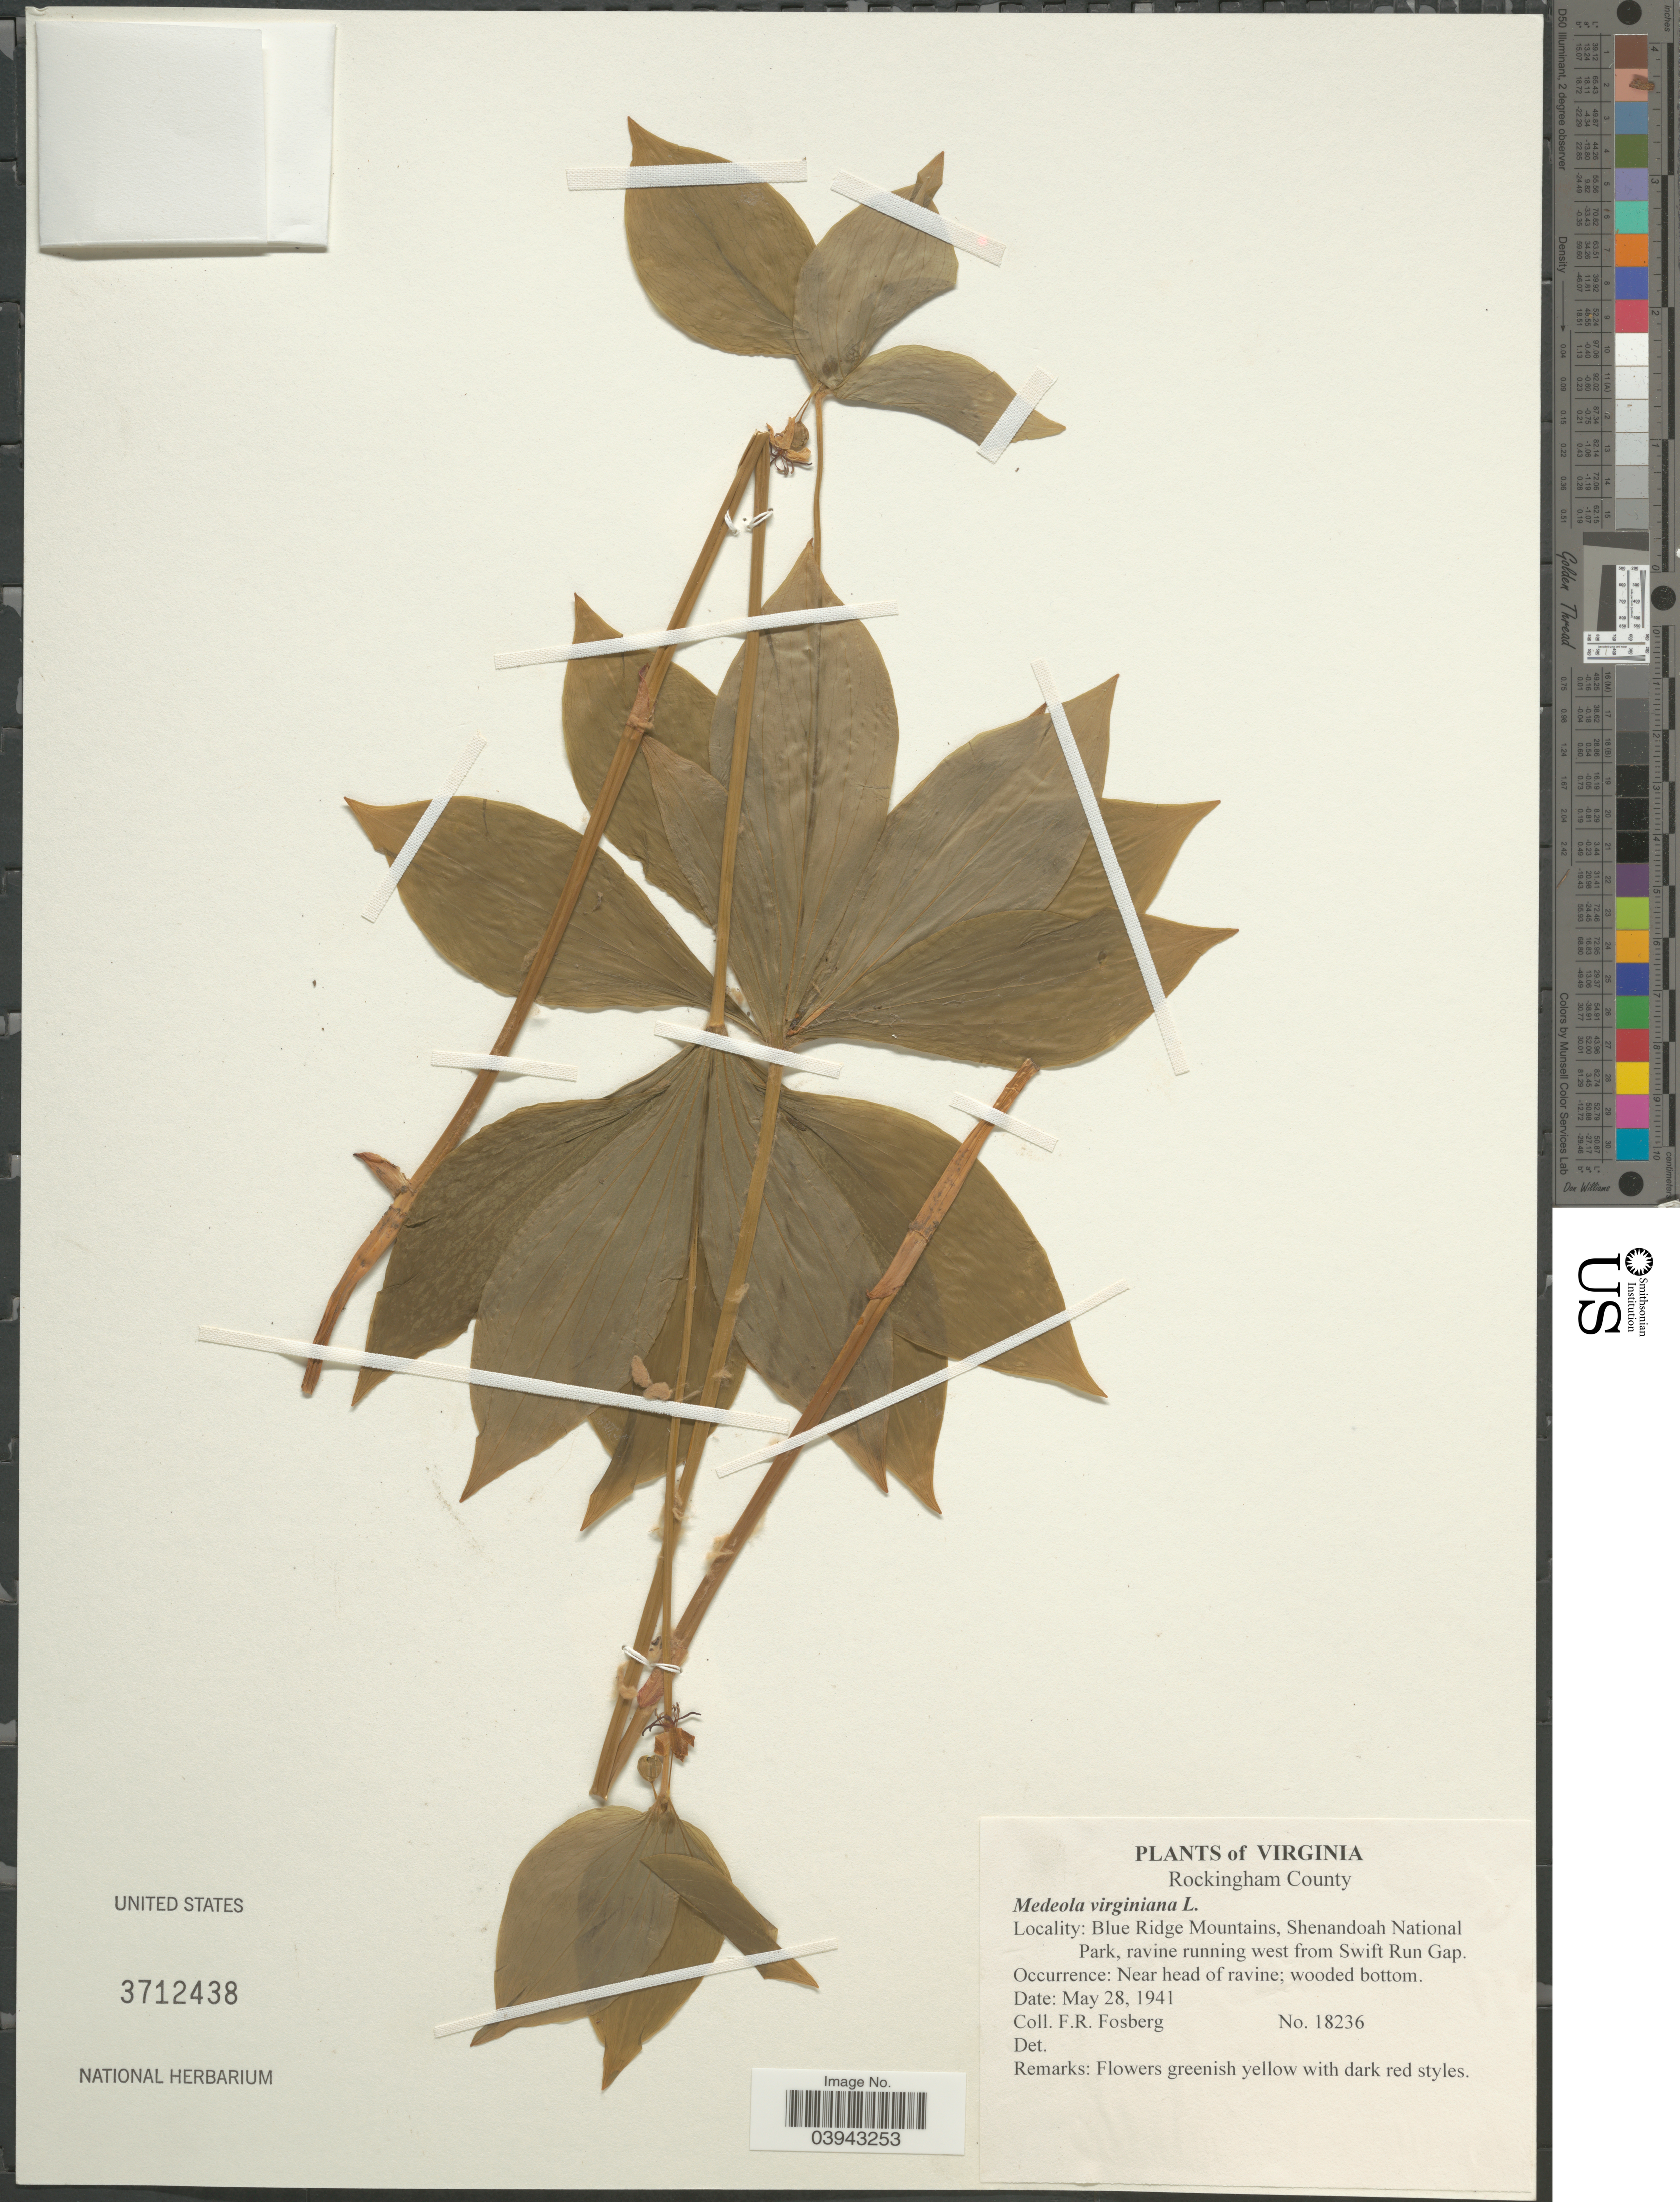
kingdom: Plantae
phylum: Tracheophyta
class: Liliopsida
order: Liliales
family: Liliaceae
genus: Medeola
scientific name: Medeola virginiana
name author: (L.) Desf.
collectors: F. R. Fosberg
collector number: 18236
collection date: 1941-05-28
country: United States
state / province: Virginia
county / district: Rockingham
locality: Blue Ridge Mountains, Shenandoah National Park, ravine running west from Swift Run Gap. Near head ravine; wooded bottom.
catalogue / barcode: US 3712438